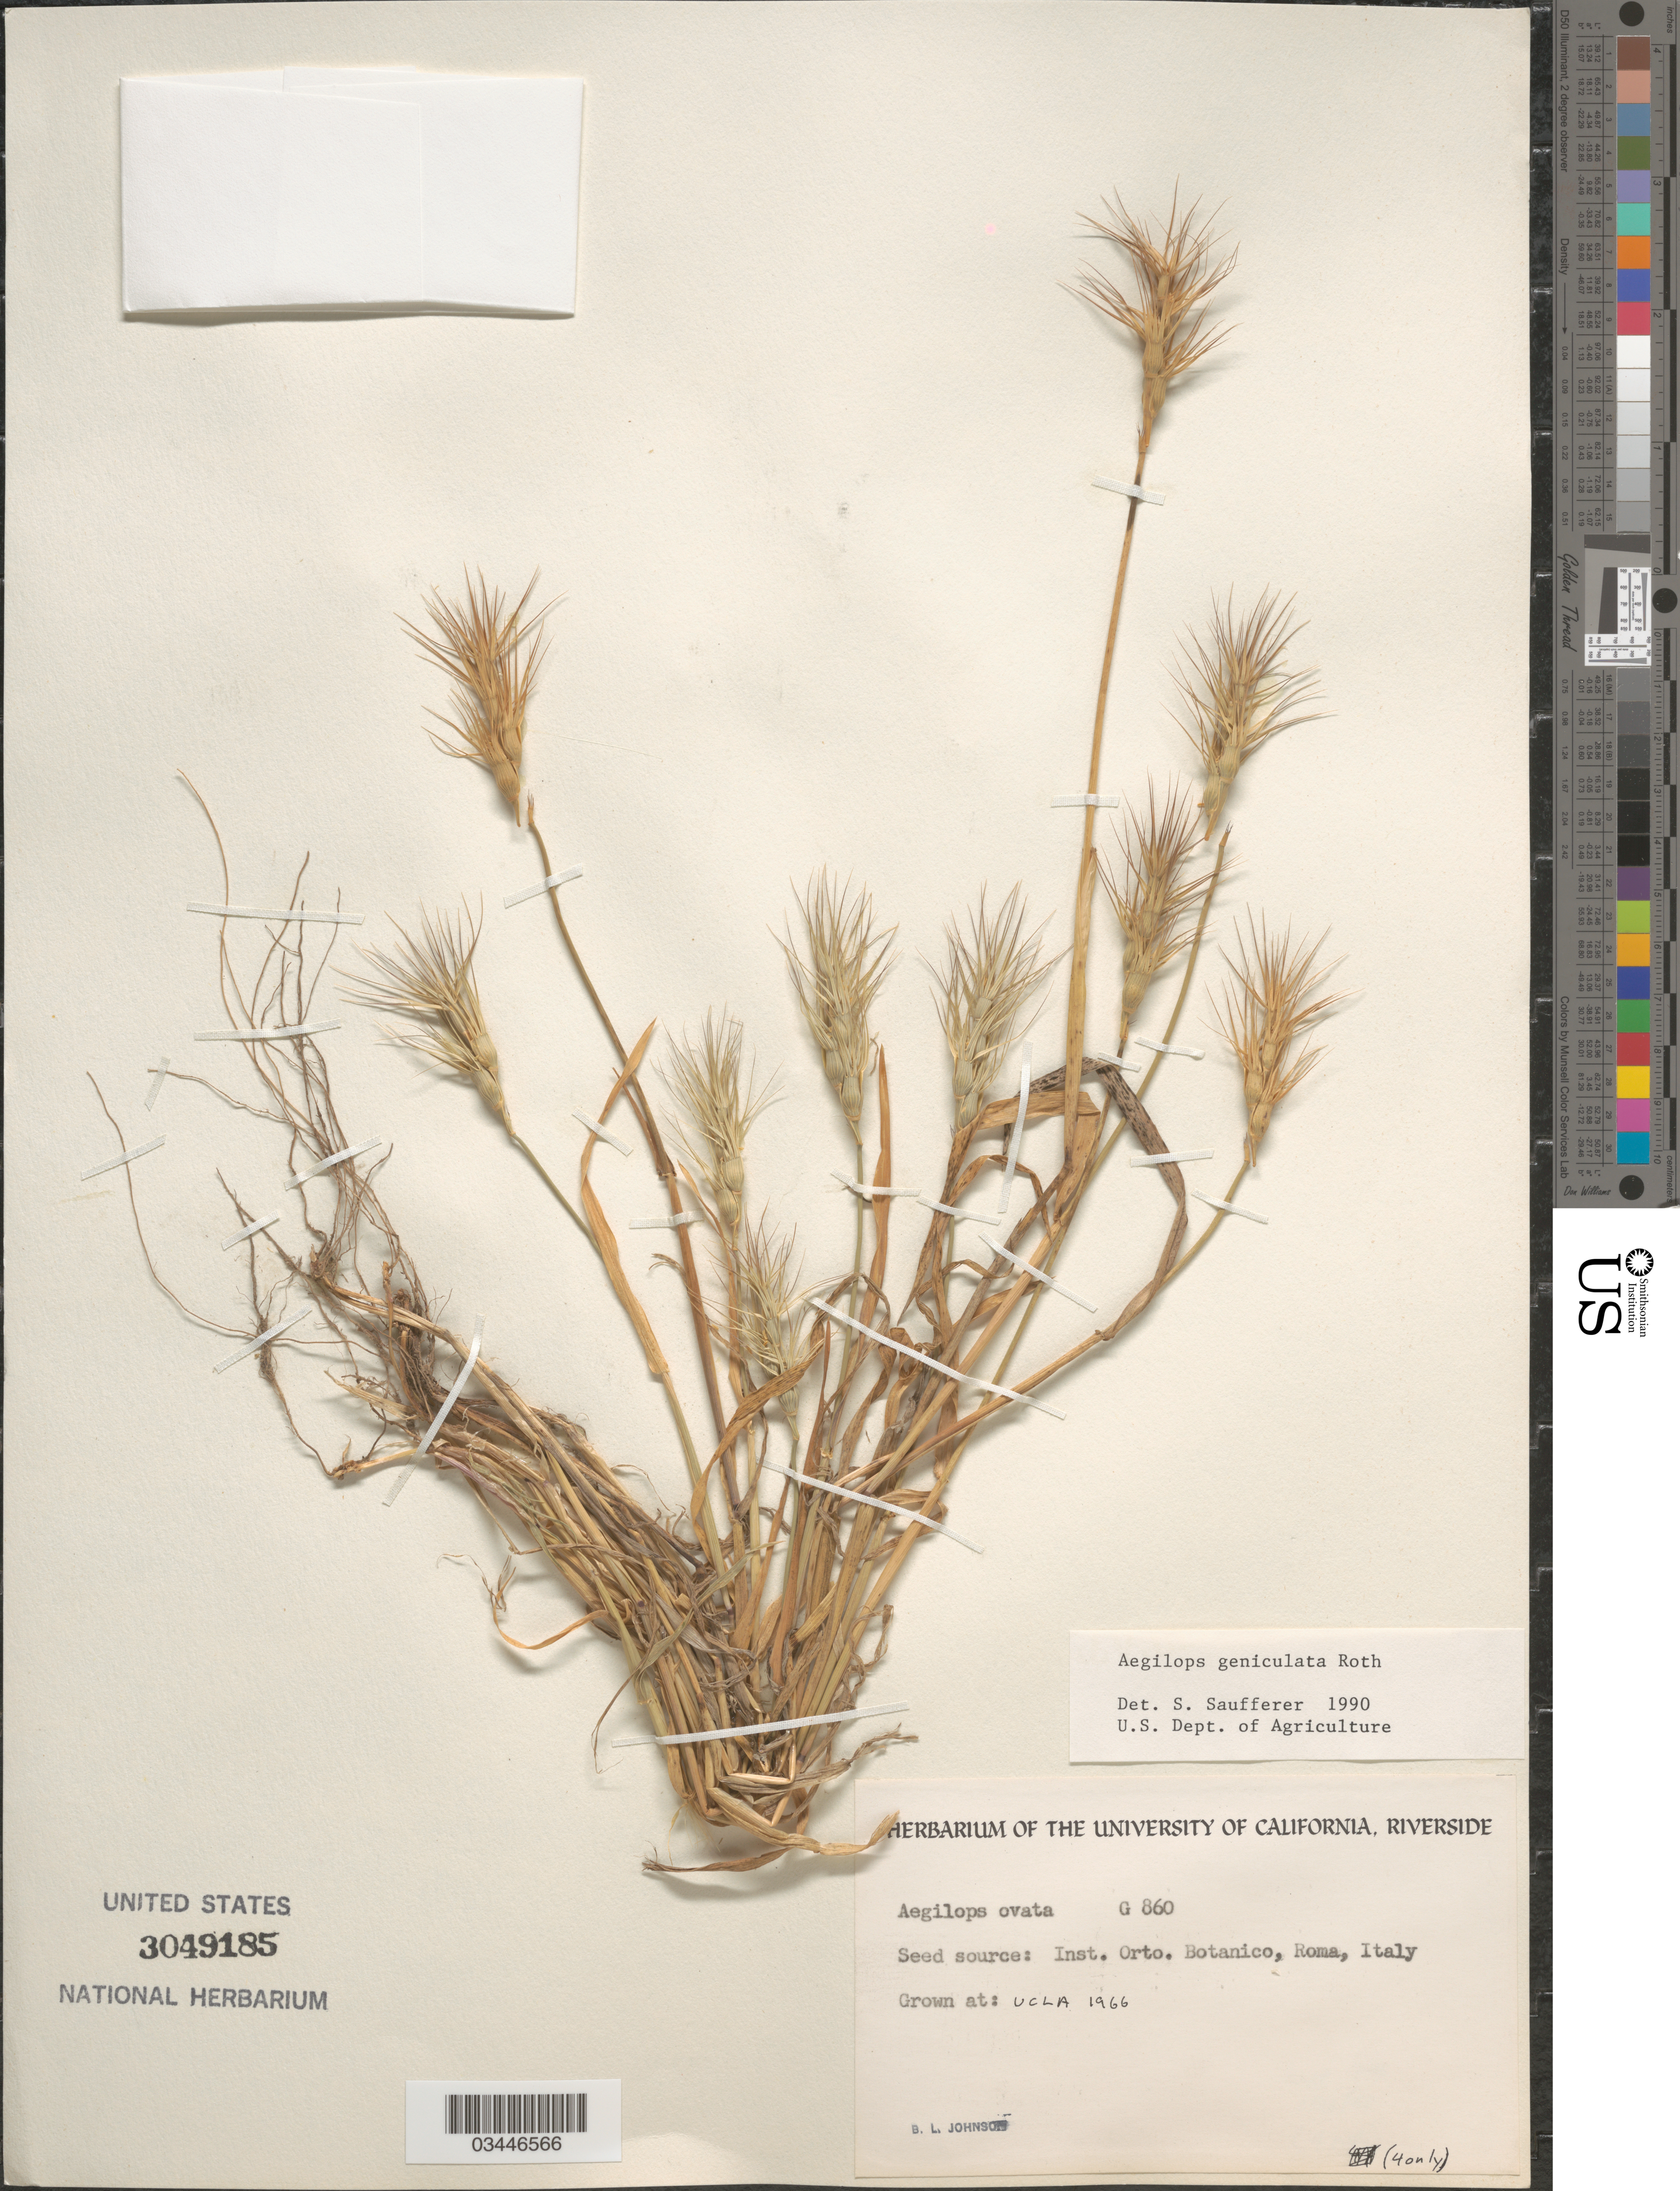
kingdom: Plantae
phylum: Tracheophyta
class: Liliopsida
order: Poales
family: Poaceae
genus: Aegilops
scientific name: Aegilops geniculata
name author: Roth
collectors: B. Johnson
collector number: G860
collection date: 1966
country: United States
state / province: California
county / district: Los Angeles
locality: UCLA.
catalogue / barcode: US 3049185